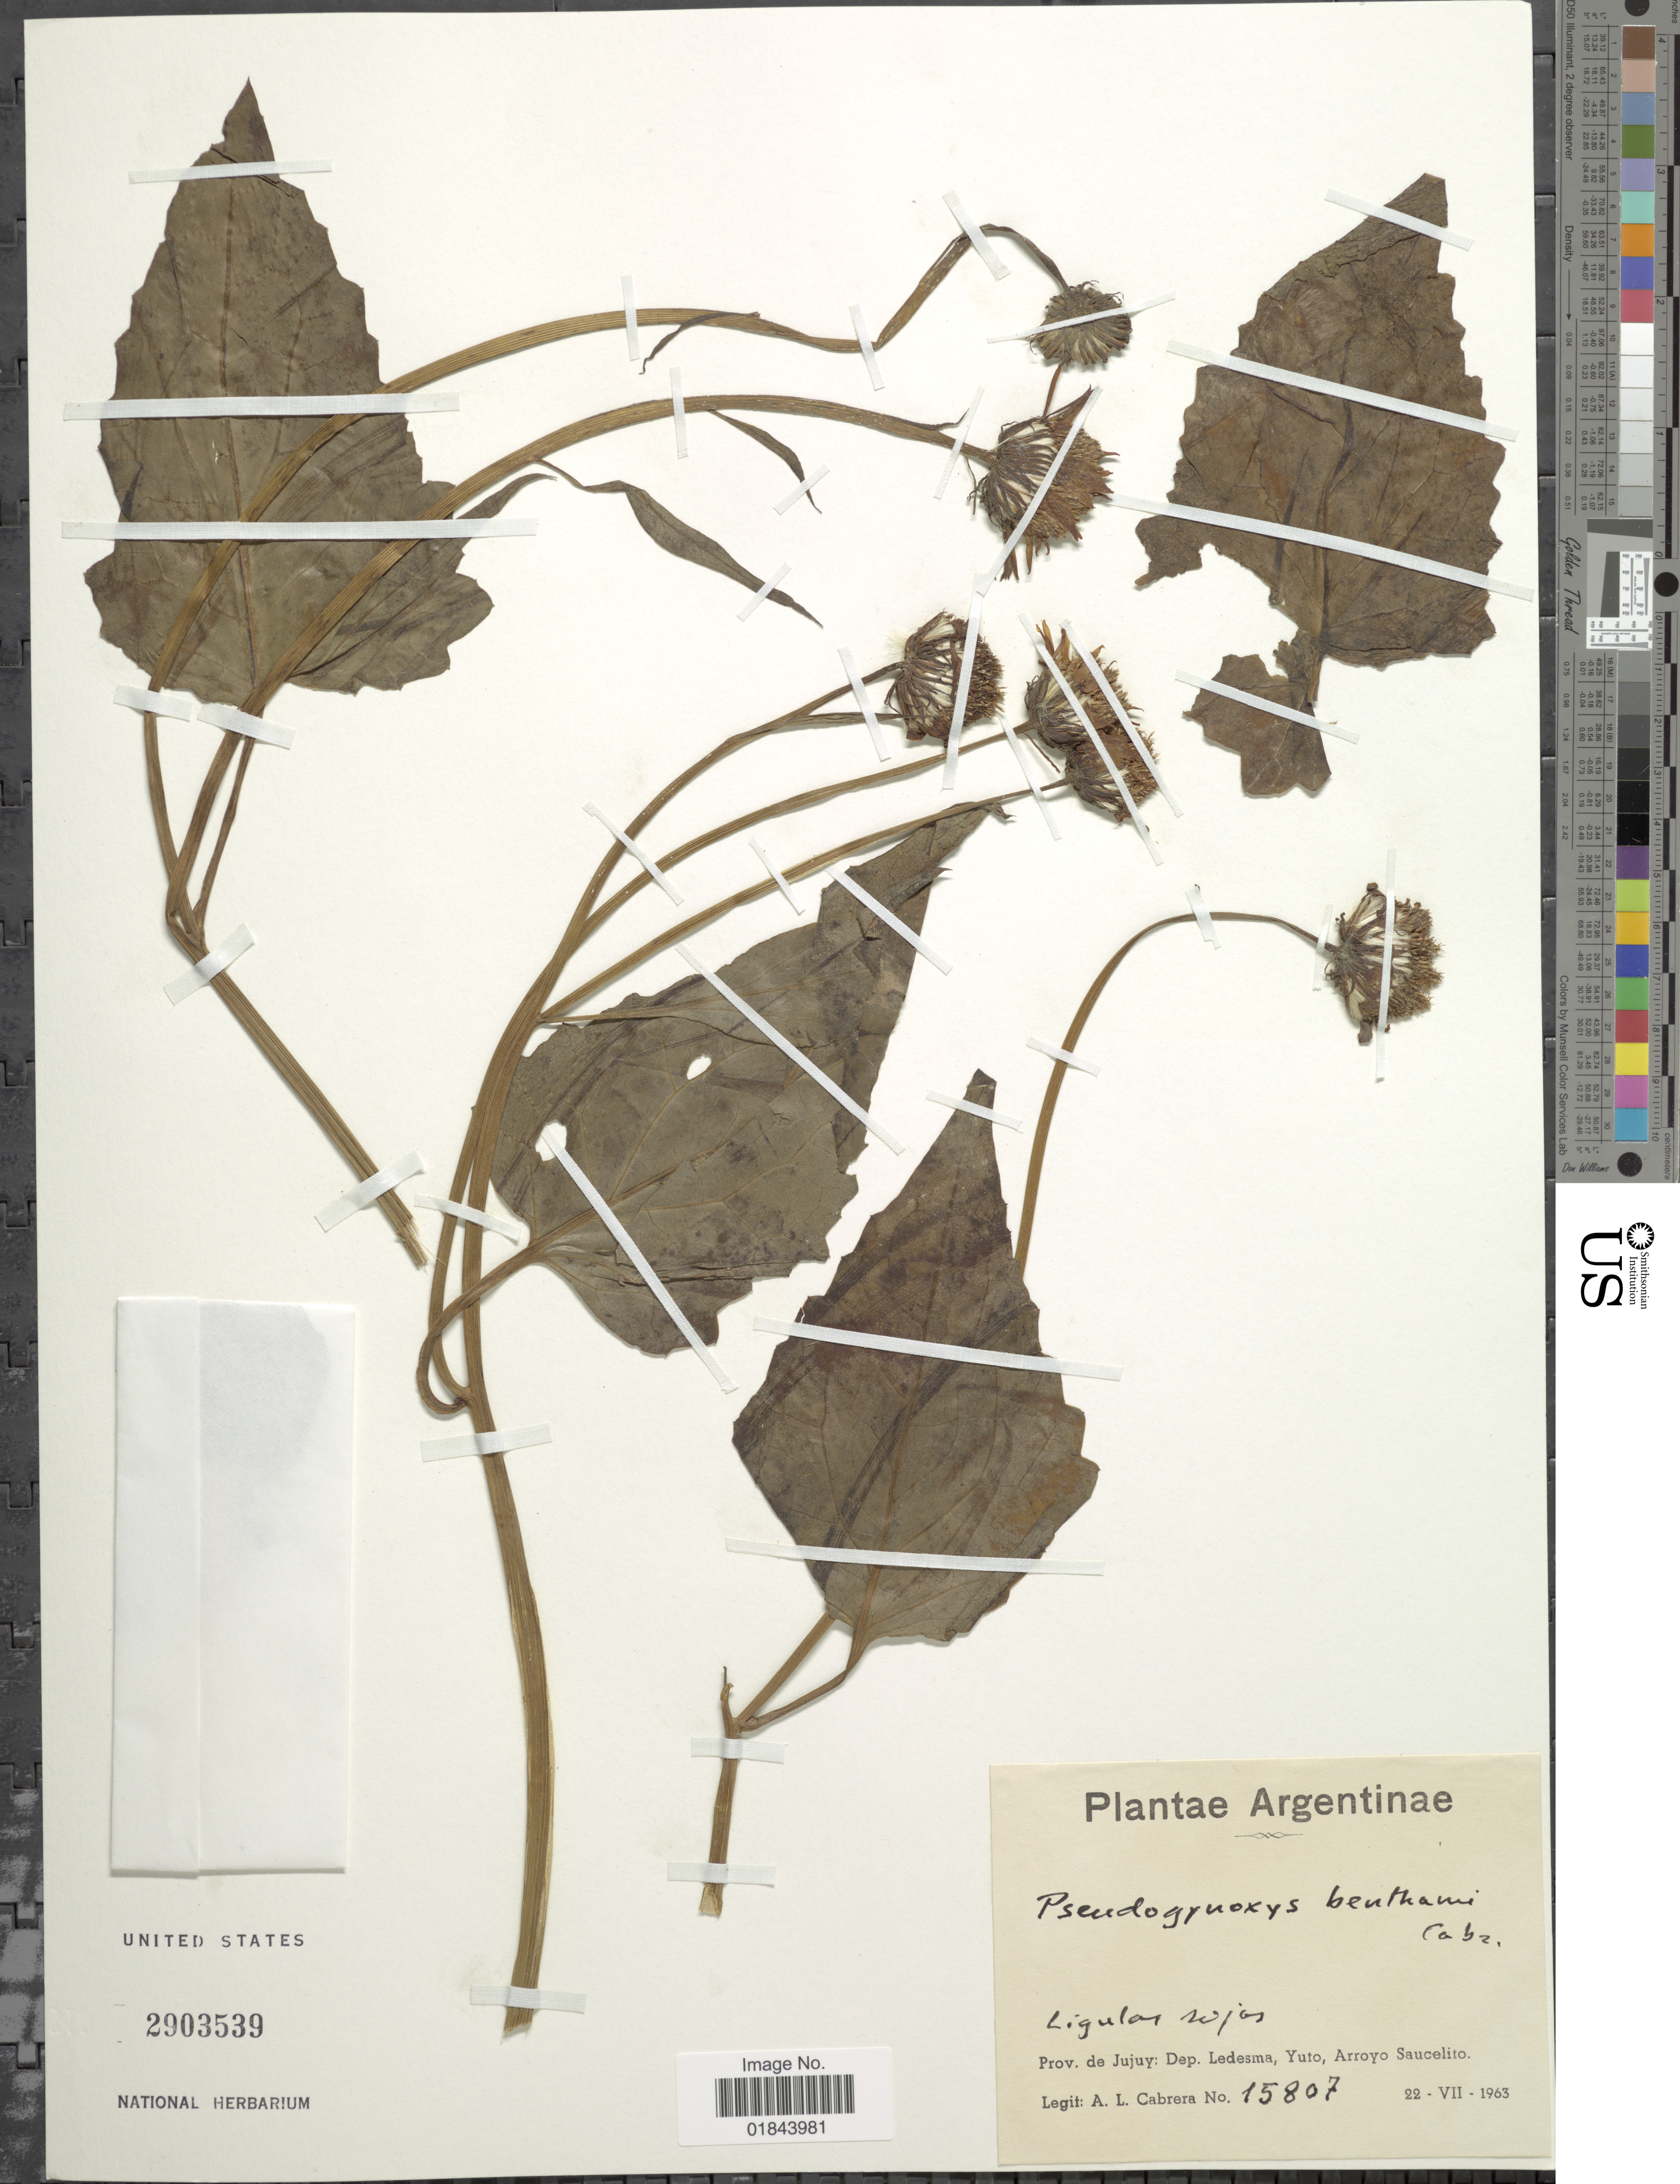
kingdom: Plantae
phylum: Tracheophyta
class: Magnoliopsida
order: Asterales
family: Asteraceae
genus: Pseudogynoxys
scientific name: Pseudogynoxys cabrerae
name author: H. Rob. & Cuatrec.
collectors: A. L. Cabrera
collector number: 15807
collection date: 1963-07-22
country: Argentina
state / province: Jujuy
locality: Ligulas rojos, Dep Ledesma, Yuto, Arroyo Saucelito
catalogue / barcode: US 2903539